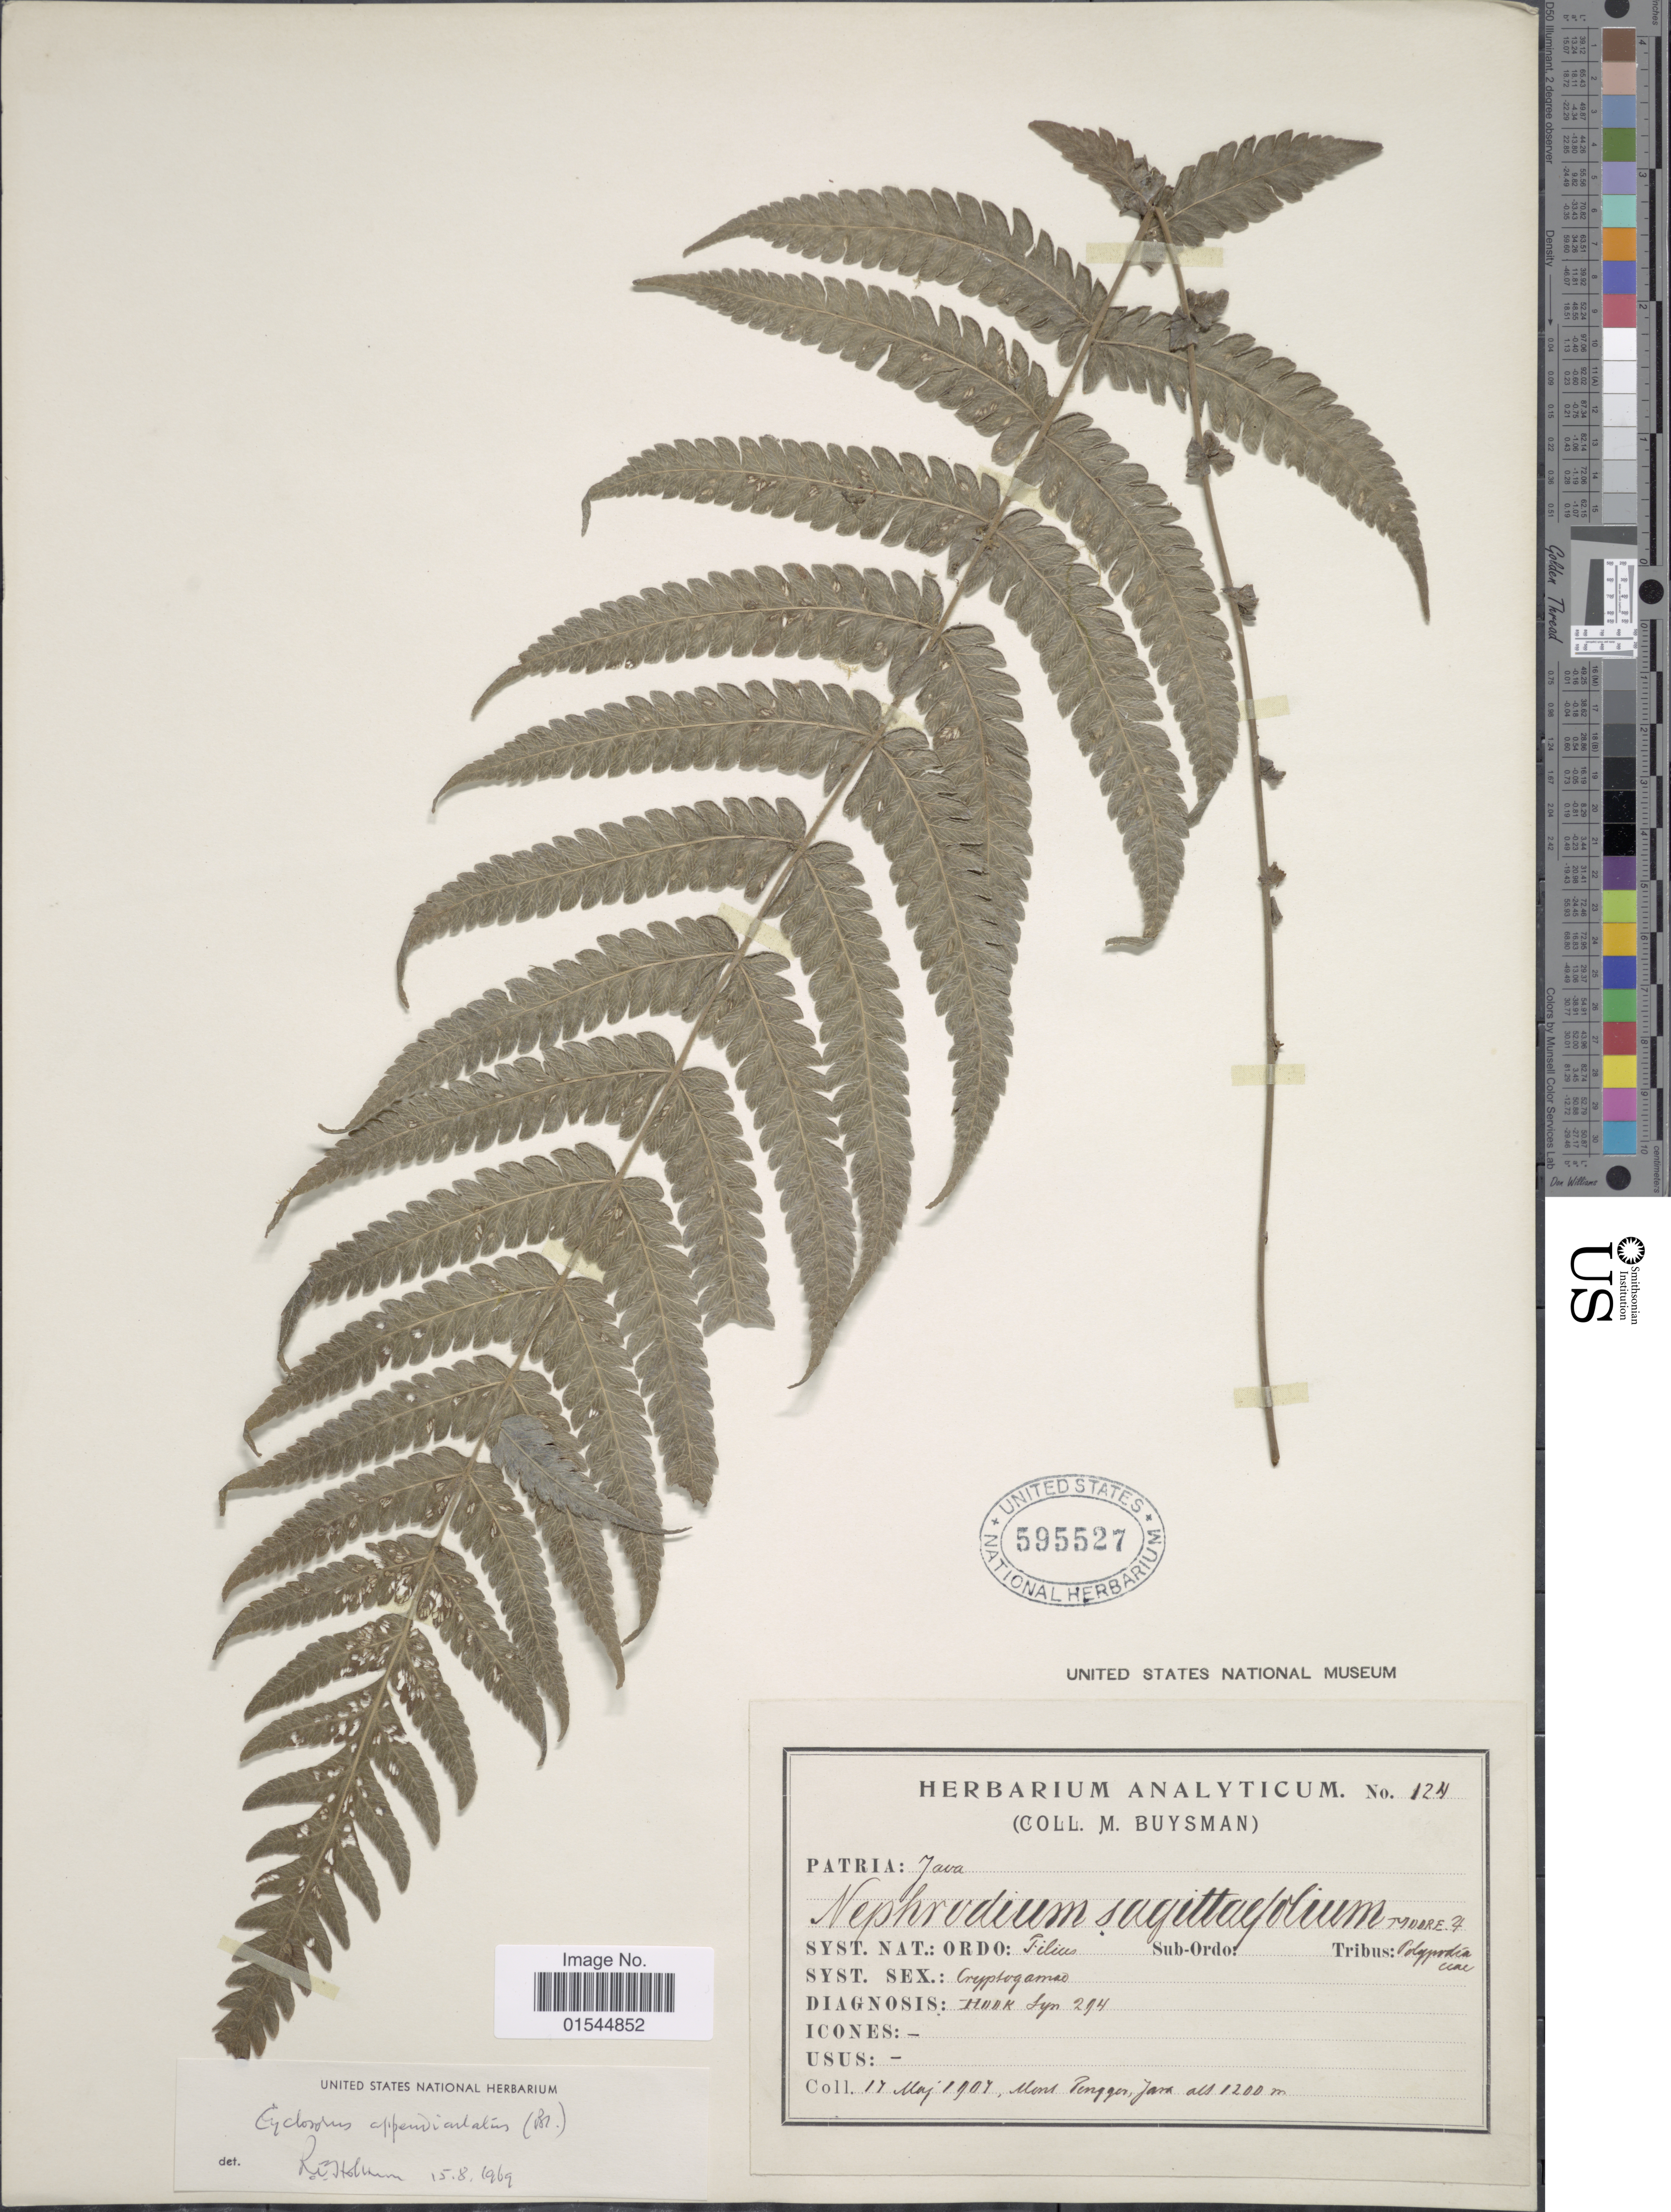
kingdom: Plantae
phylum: Tracheophyta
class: Polypodiopsida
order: Polypodiales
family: Thelypteridaceae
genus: Sphaerostephanos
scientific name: Sphaerostephanos appendiculatus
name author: (Blume) Holttum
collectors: M. Buysman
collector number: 124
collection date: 1907-05-17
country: Indonesia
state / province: Java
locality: Mount Tennger, Java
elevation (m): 1200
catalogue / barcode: US 595527